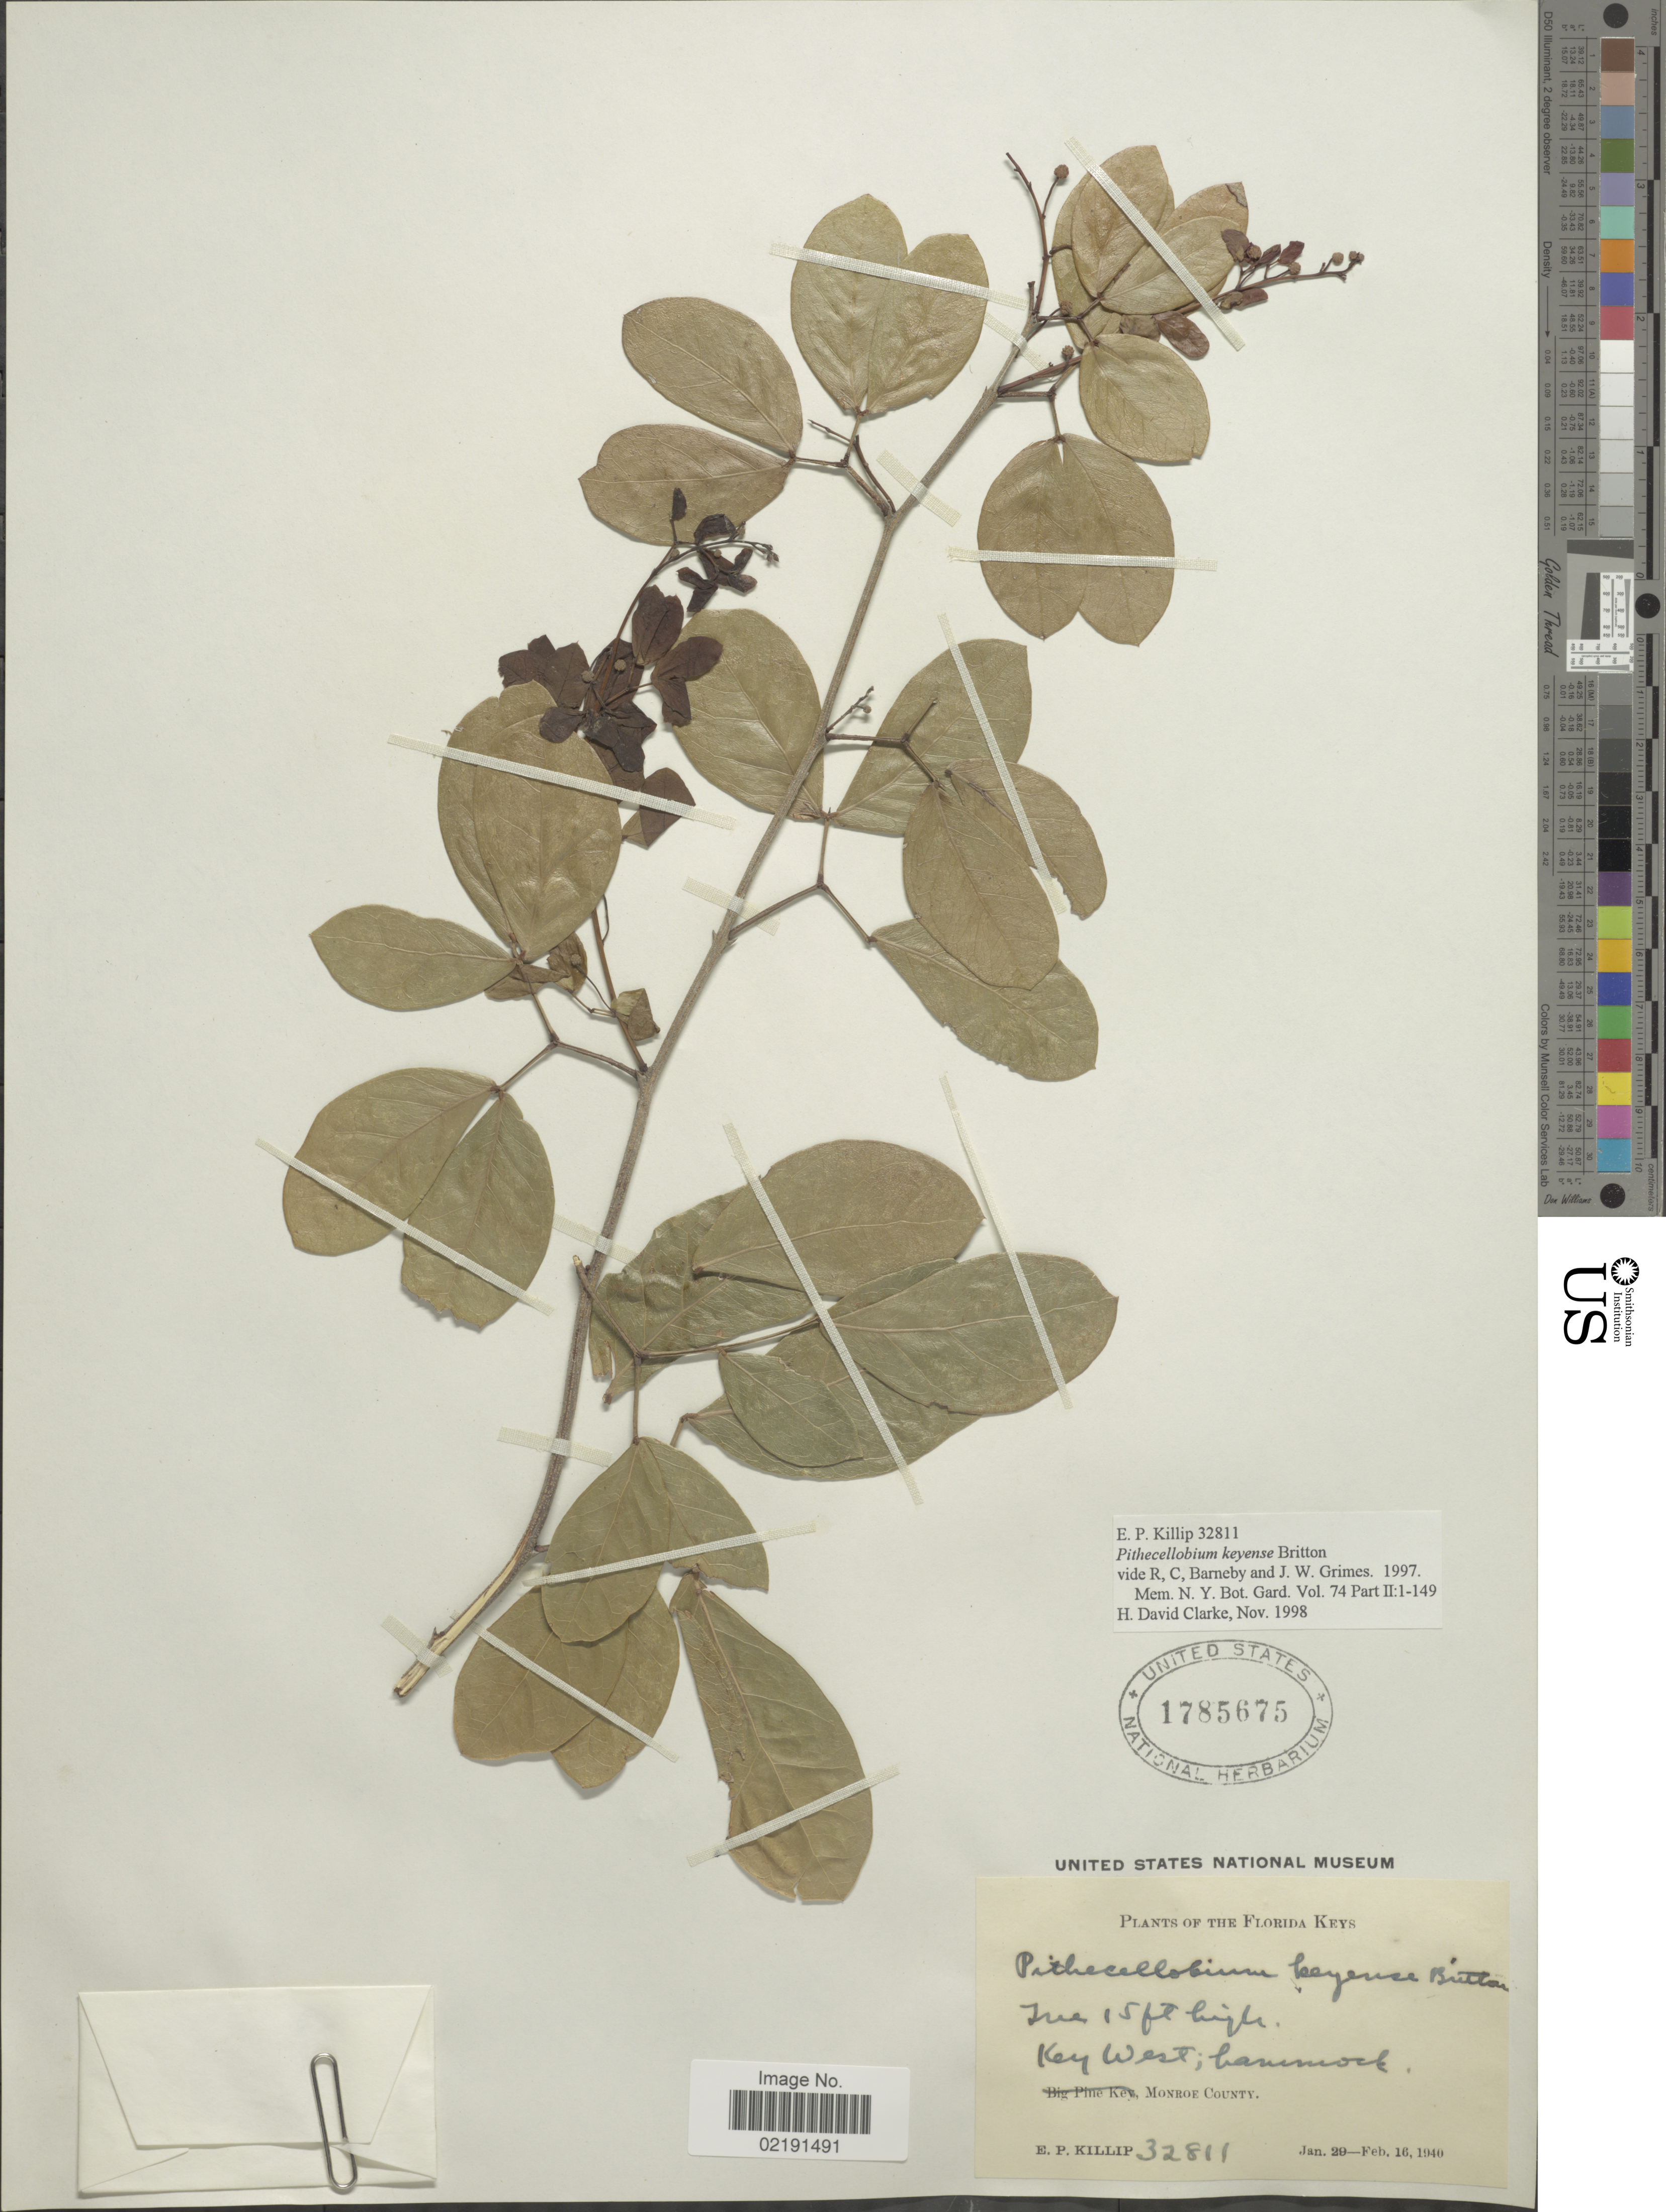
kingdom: Plantae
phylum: Tracheophyta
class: Magnoliopsida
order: Fabales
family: Fabaceae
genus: Pithecellobium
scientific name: Pithecellobium keyense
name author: Britton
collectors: E. P. Killip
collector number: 32811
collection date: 1940-01-29/1940-02-16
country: United States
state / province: Florida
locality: Florida Keys. Key West; hammock. Monroe County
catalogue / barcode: US 1785675